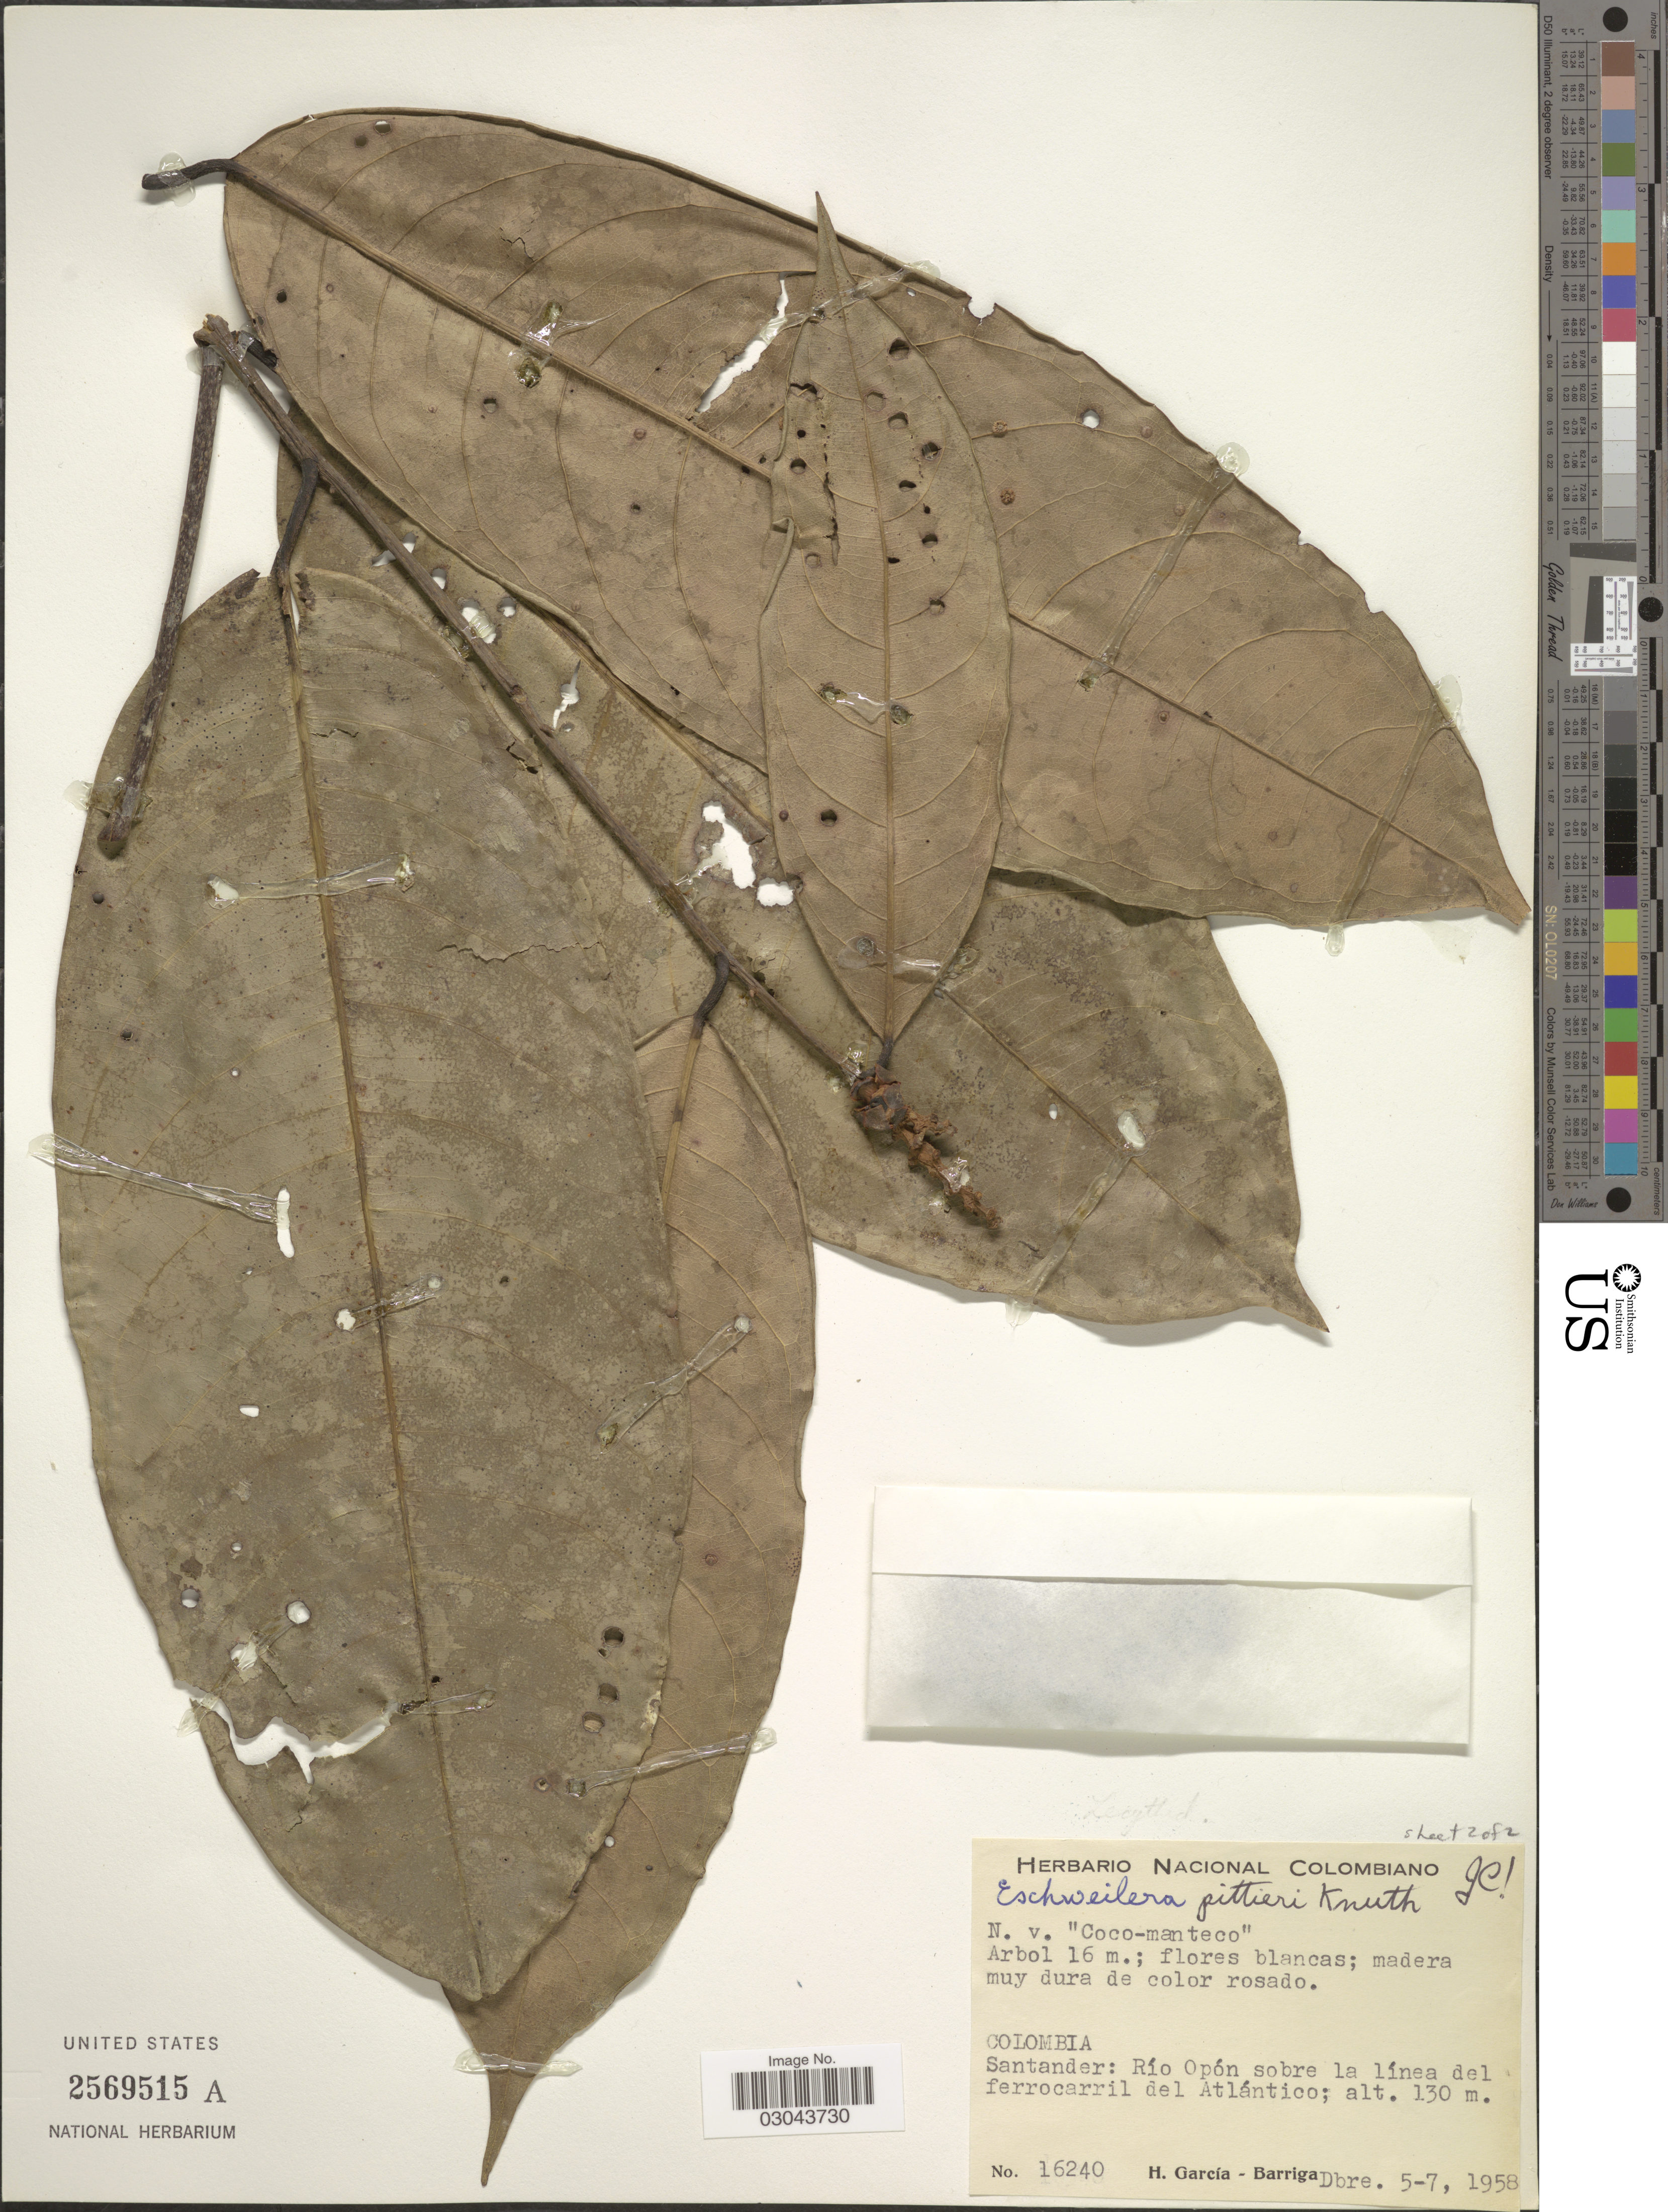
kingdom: Plantae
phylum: Tracheophyta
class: Magnoliopsida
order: Ericales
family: Lecythidaceae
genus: Eschweilera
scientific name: Eschweilera pittieri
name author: R. Knuth in Engl.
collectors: H. García Barriga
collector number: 16240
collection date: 1958-12-05/1958-12-07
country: Colombia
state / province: Santander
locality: Río Opón sobre la línea del ferrocarril del Atlántico.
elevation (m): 130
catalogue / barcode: US 2569515A